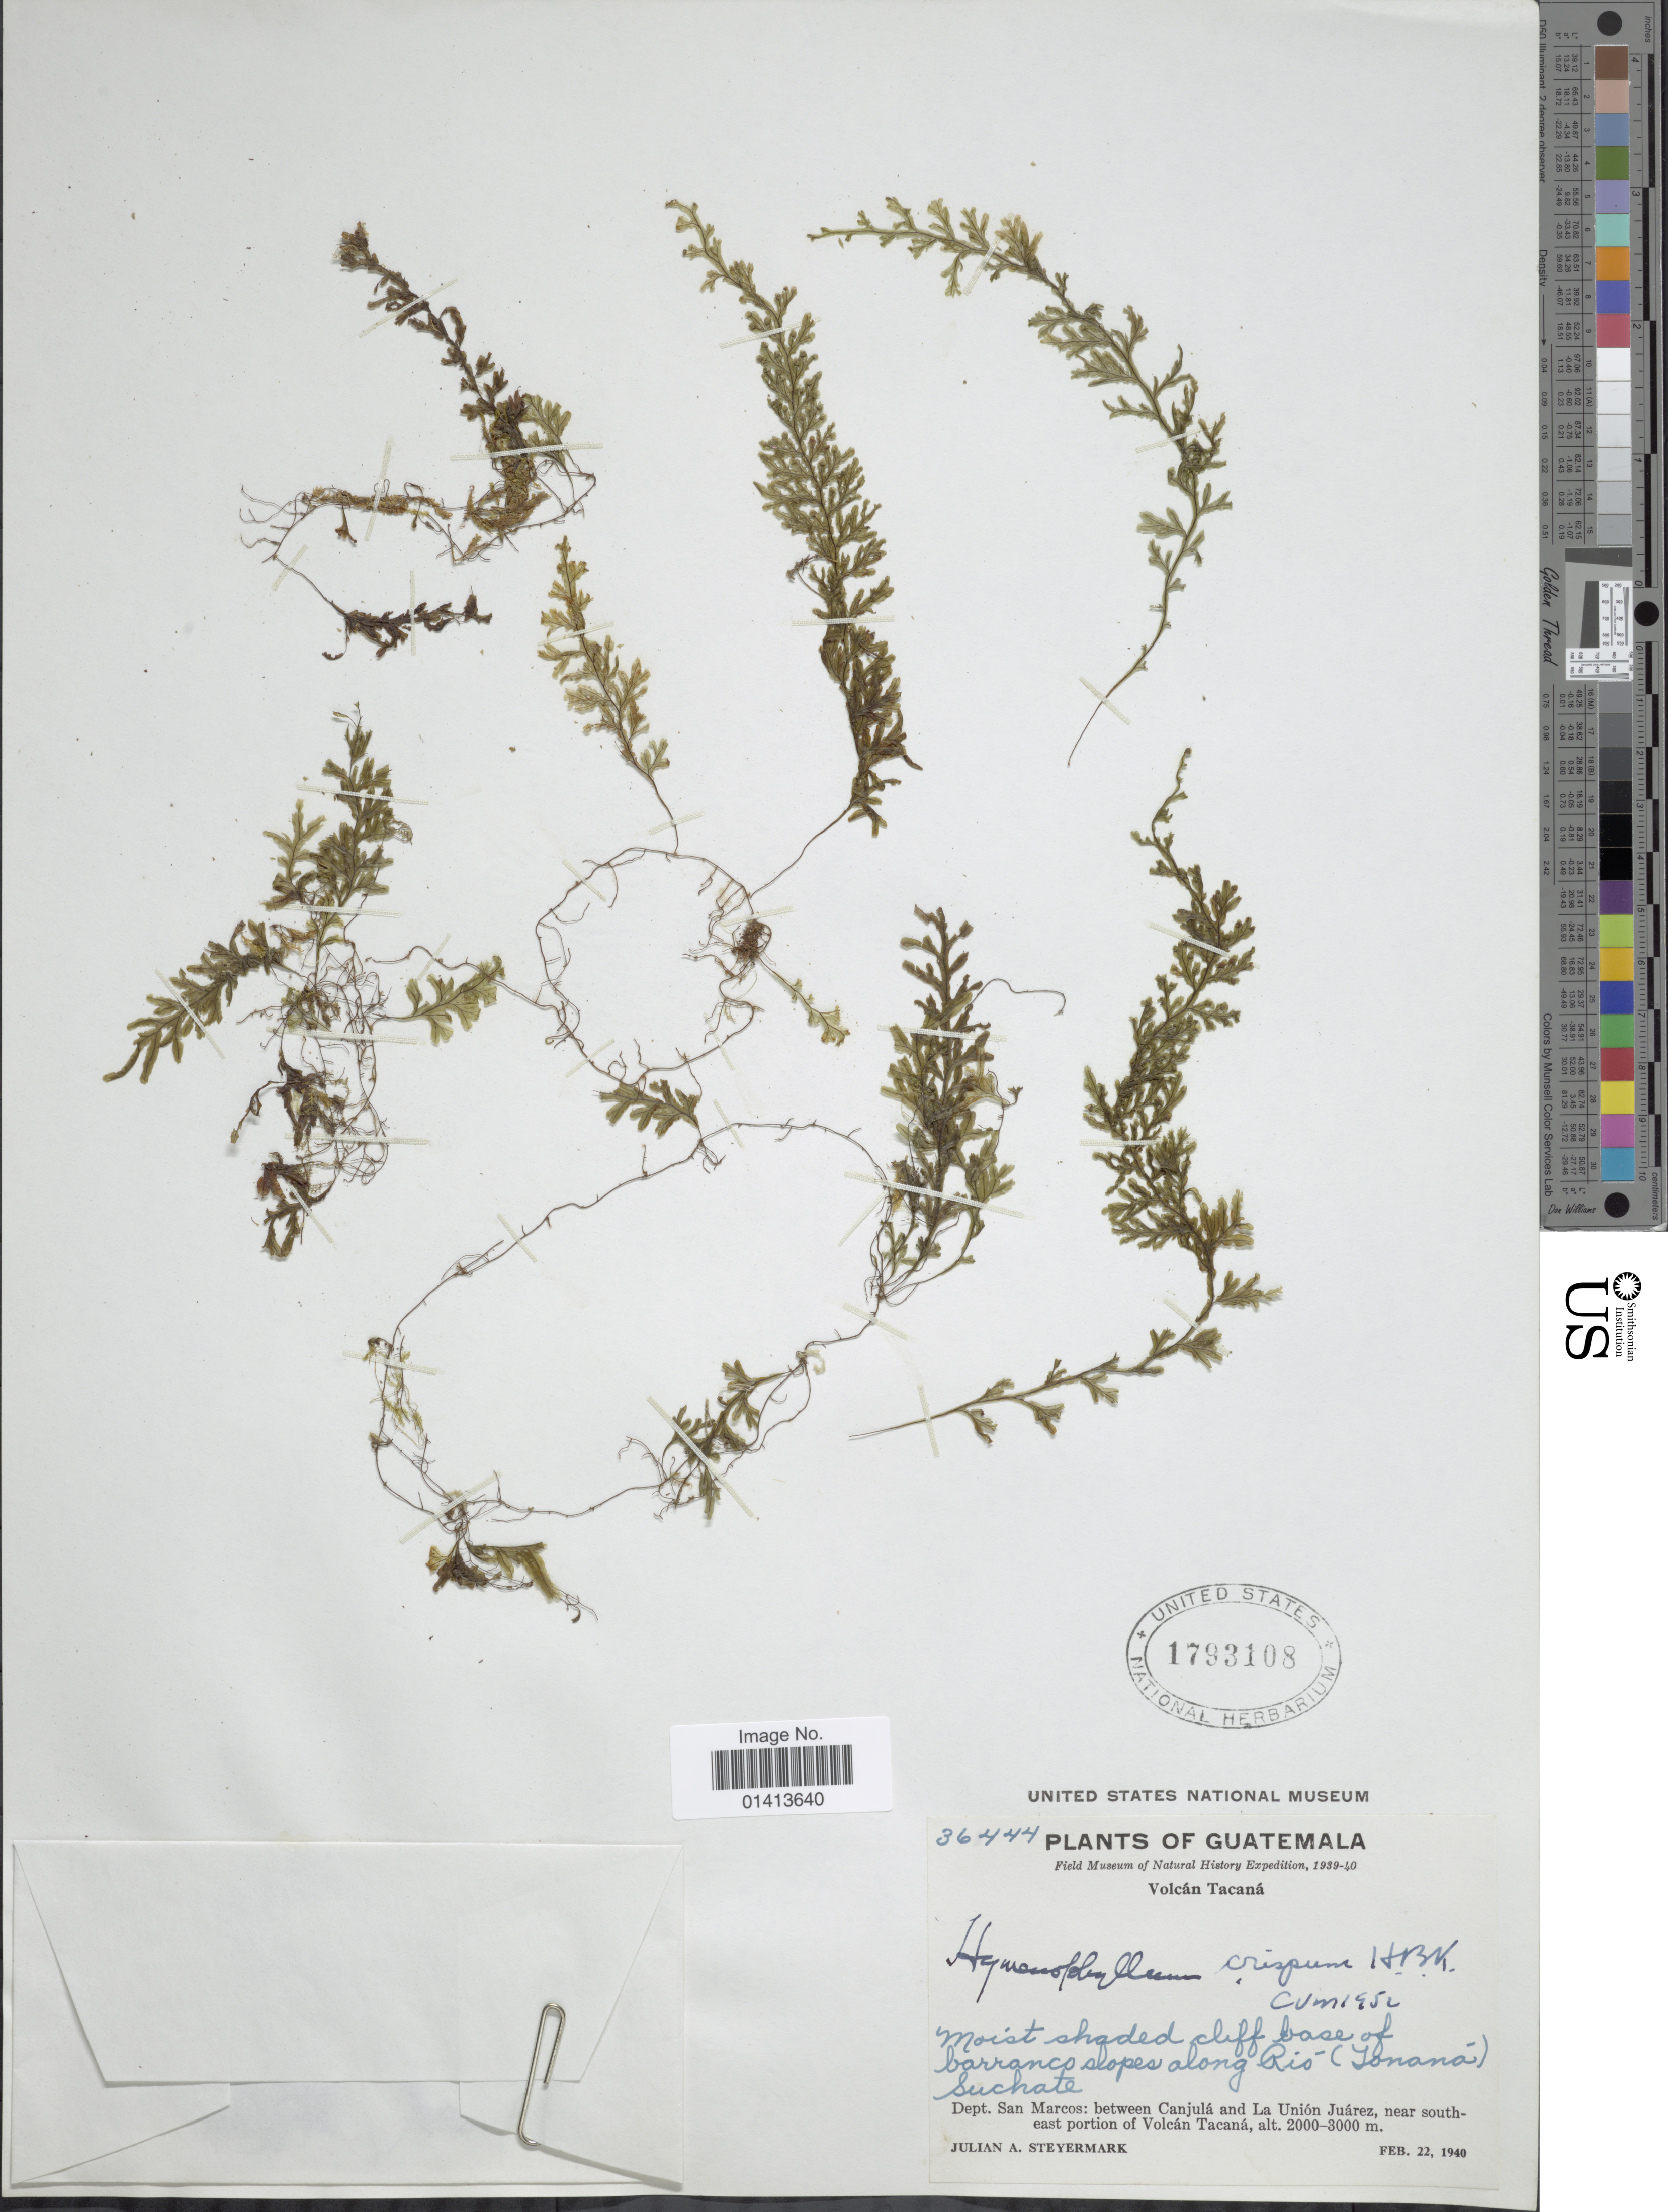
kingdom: Plantae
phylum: Tracheophyta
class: Polypodiopsida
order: Hymenophyllales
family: Hymenophyllaceae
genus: Hymenophyllum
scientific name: Hymenophyllum crispum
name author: Kunth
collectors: J. Steyermark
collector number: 36444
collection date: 1940-02-22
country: Guatemala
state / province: San Marcos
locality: Volcan Tacana, Moist shaded cliff base of barranco slopes along Rió (Ionaná) suchate, Dept San marcos: between Canjulá and La Unión Juárez, near south-east portion of Volcán Tacaná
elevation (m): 2000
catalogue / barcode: US 1793108